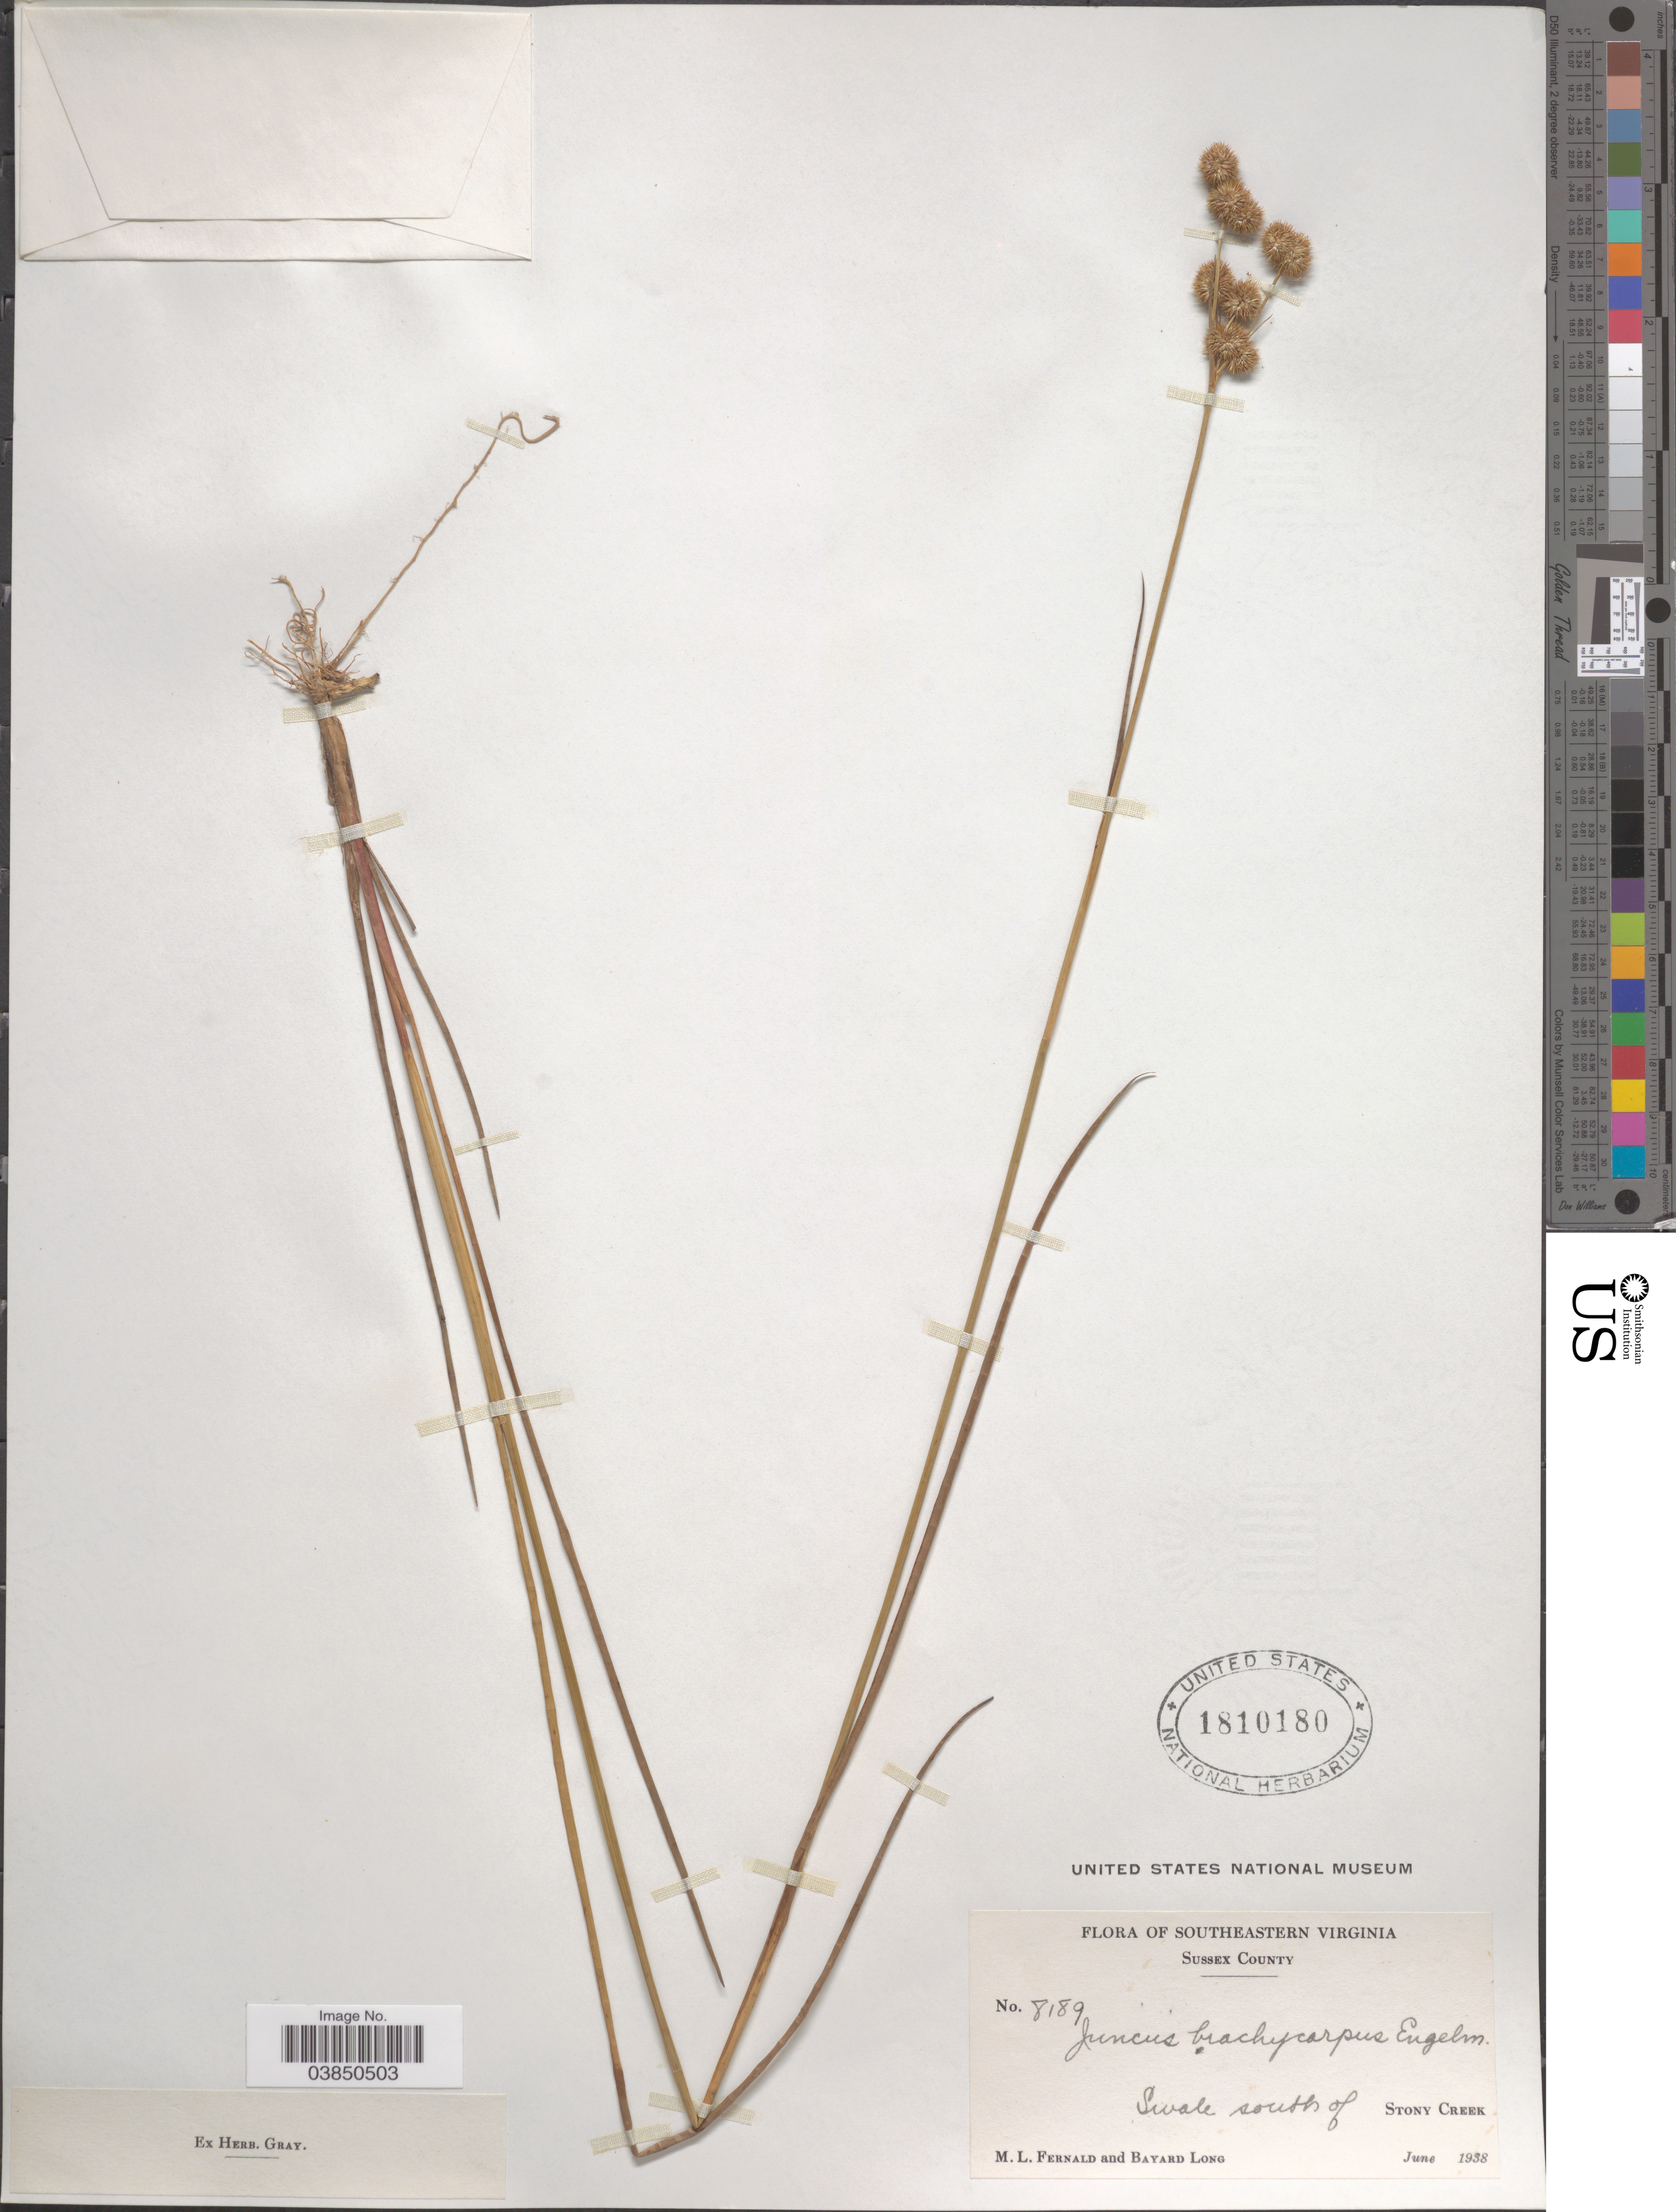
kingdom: Plantae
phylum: Tracheophyta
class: Liliopsida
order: Poales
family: Juncaceae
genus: Juncus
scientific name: Juncus brachycarpus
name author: Engelm.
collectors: M. L. Fernald & B. Long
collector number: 8189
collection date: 1938-06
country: United States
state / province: Virginia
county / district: Sussex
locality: Southeastern Virginia. Sussex County. Swale south of Stony Creek.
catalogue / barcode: US 1810180